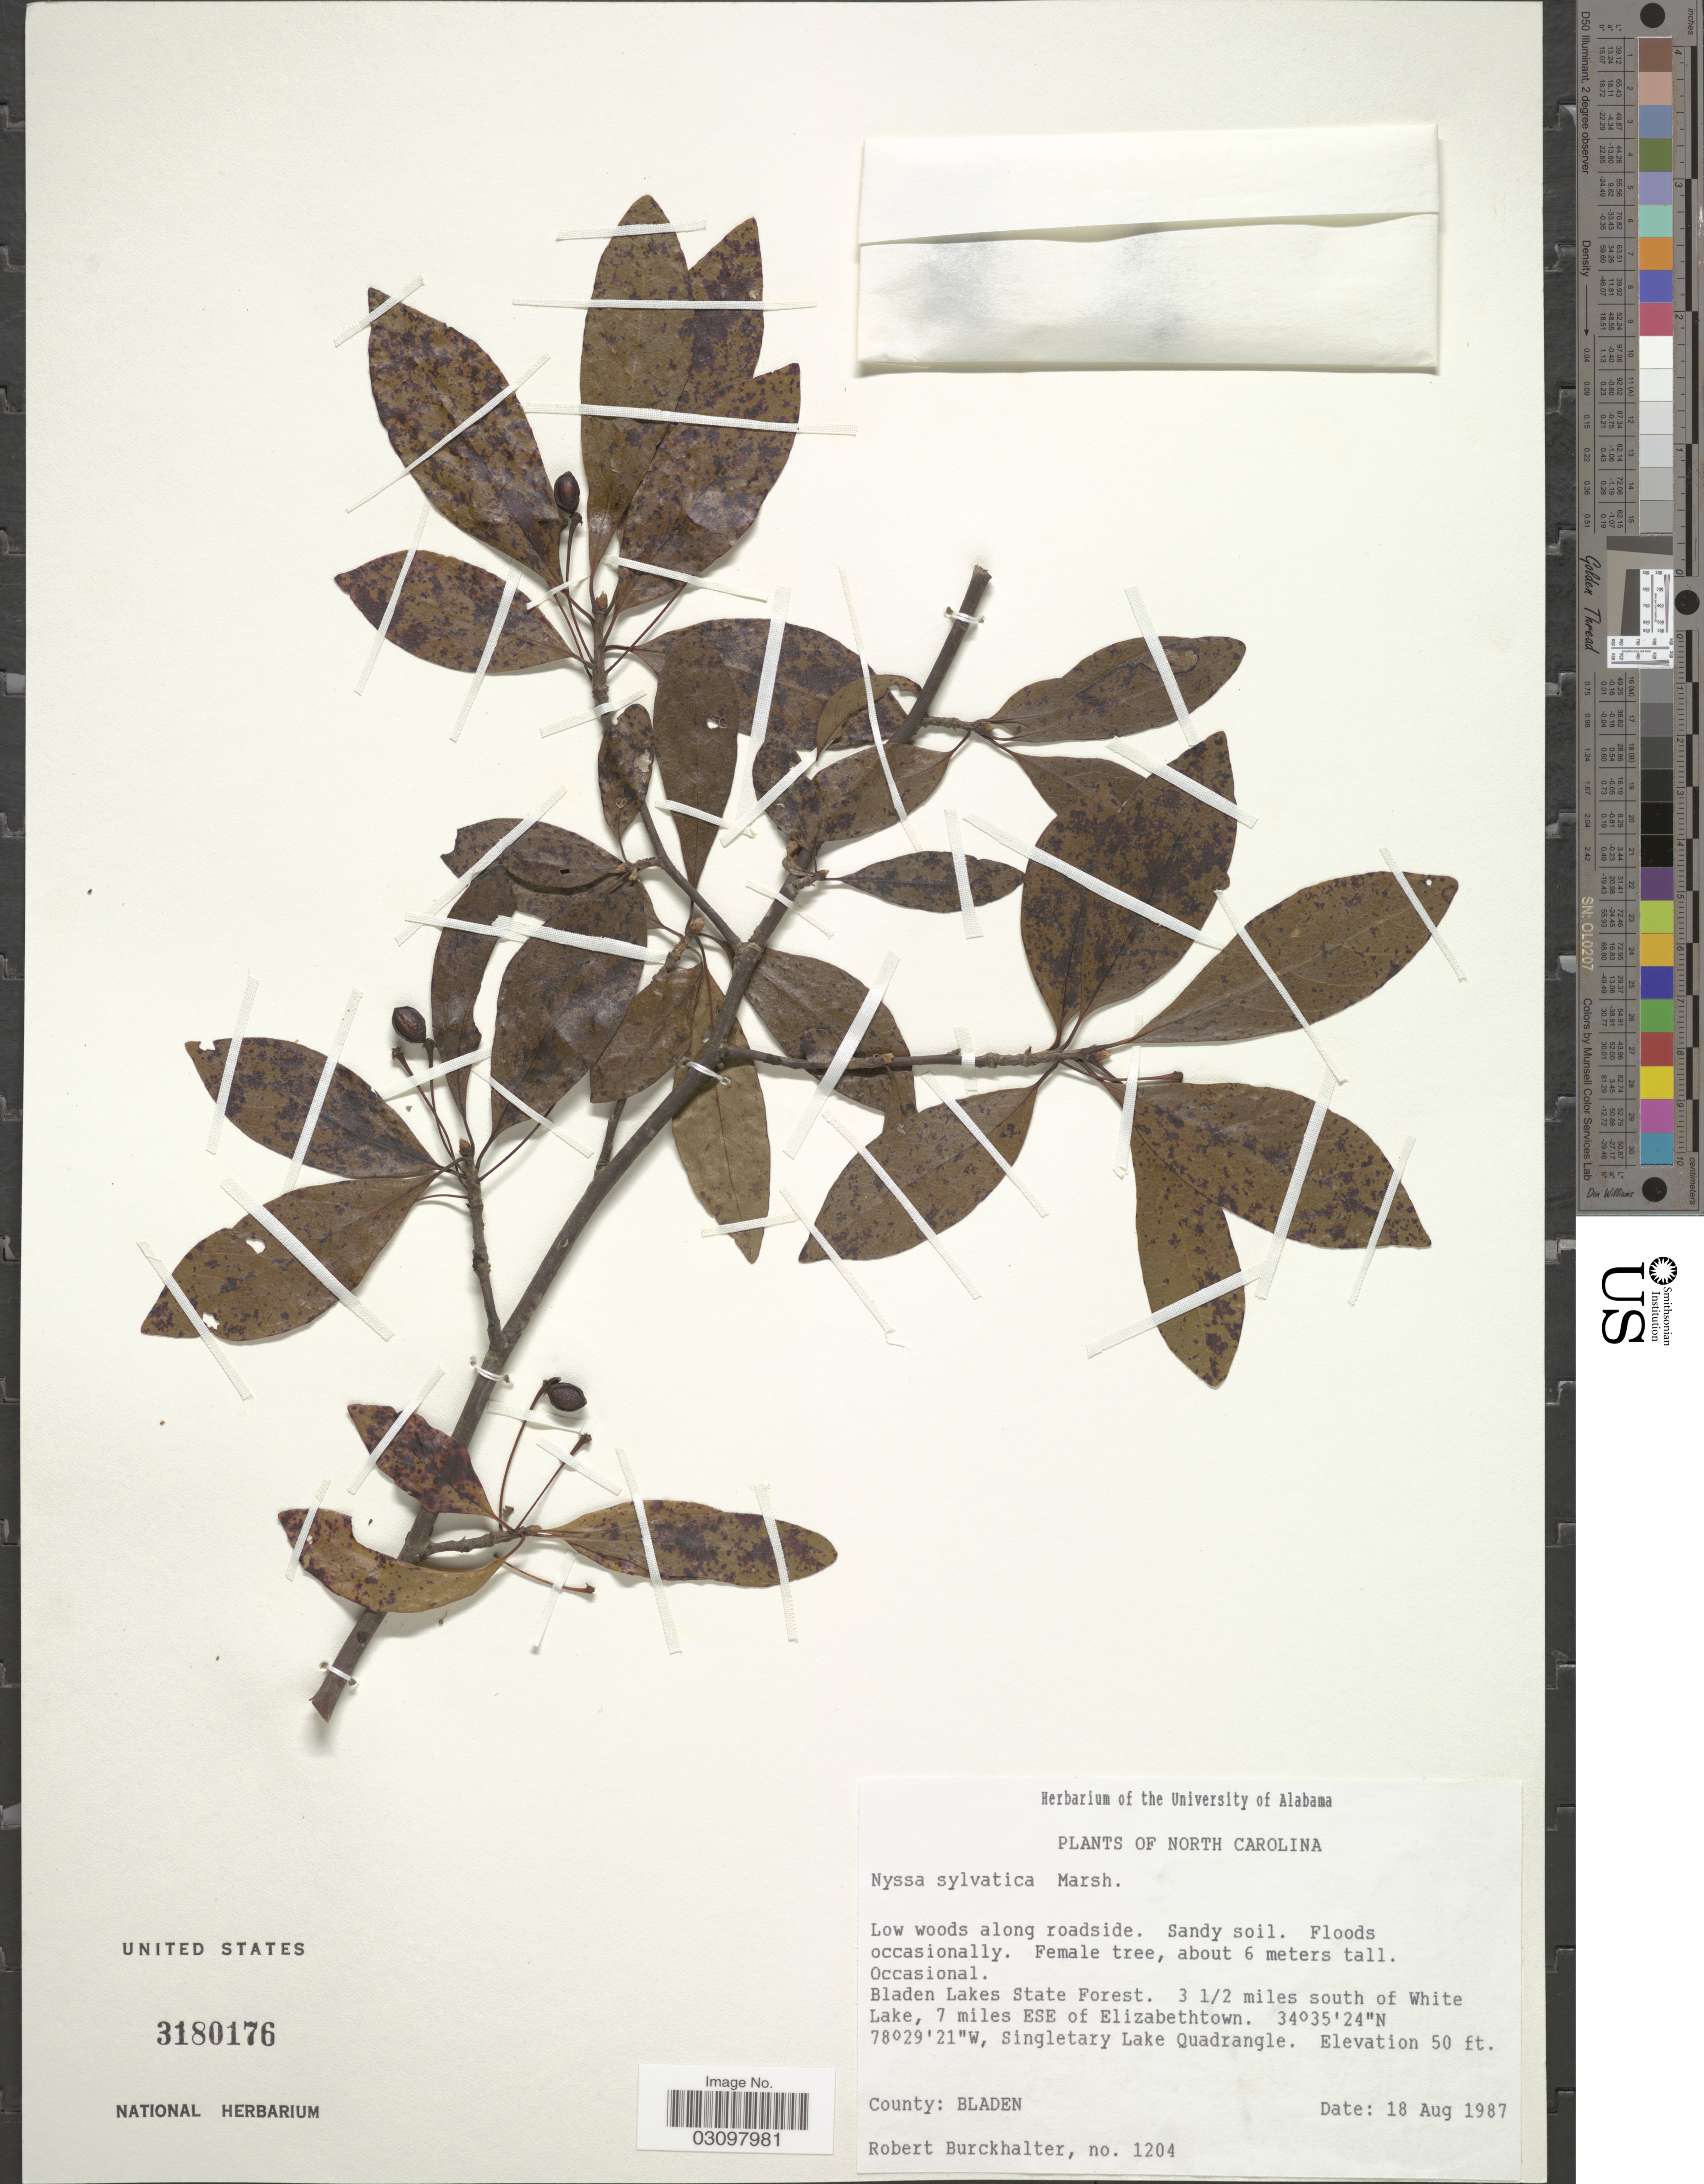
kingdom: Plantae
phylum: Tracheophyta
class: Magnoliopsida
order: Cornales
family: Nyssaceae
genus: Nyssa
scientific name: Nyssa sylvatica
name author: Marshall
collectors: R. Burckhalter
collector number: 1204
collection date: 1987-08-18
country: United States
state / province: North Carolina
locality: Bladen Lakes State Forest. 3½ miles south of White Lake, 7 miles ESE of Elizabethtown. Singletary Lake Quadrangle. County: Bladen.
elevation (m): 15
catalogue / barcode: US 3180176